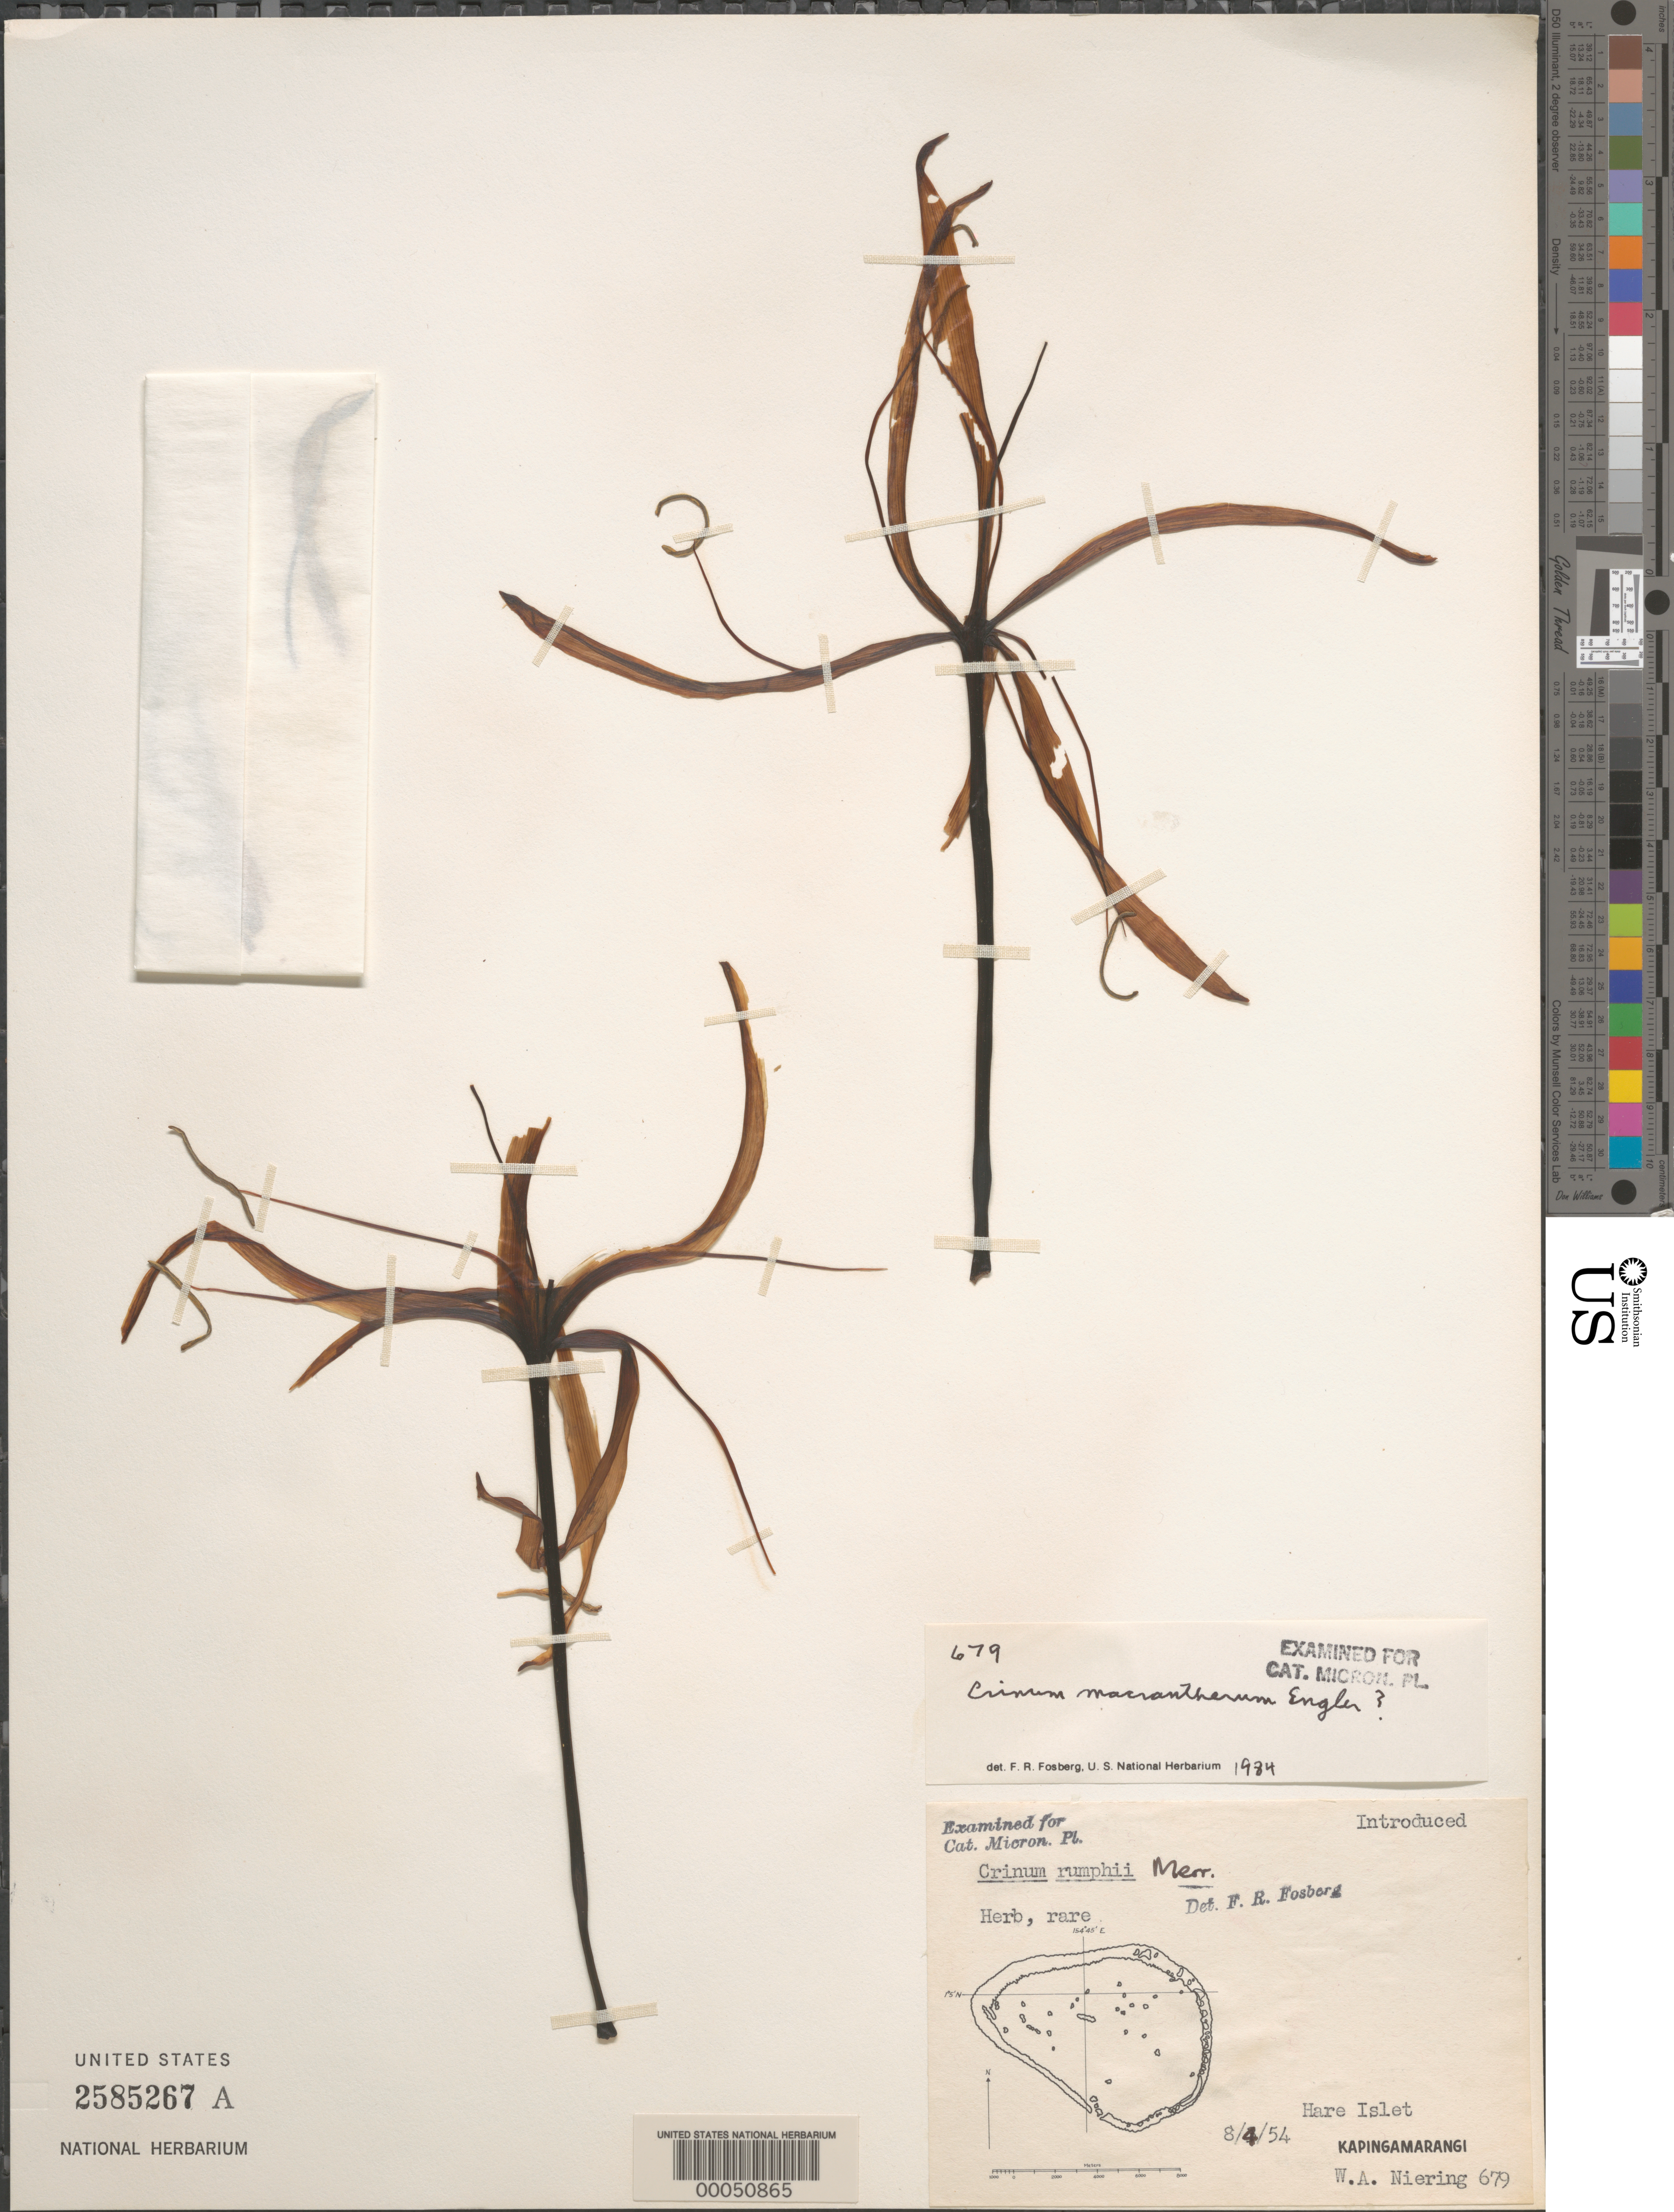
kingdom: Plantae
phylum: Tracheophyta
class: Liliopsida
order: Asparagales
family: Amaryllidaceae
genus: Crinum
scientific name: Crinum macrantherum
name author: Engl.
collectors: W. Niering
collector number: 679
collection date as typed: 08 Apr 1954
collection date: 1954-04-08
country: Micronesia, Federated States of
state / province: Pohnpei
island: Kapingamarangi Atoll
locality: Hare Islet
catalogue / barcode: US 2585267A